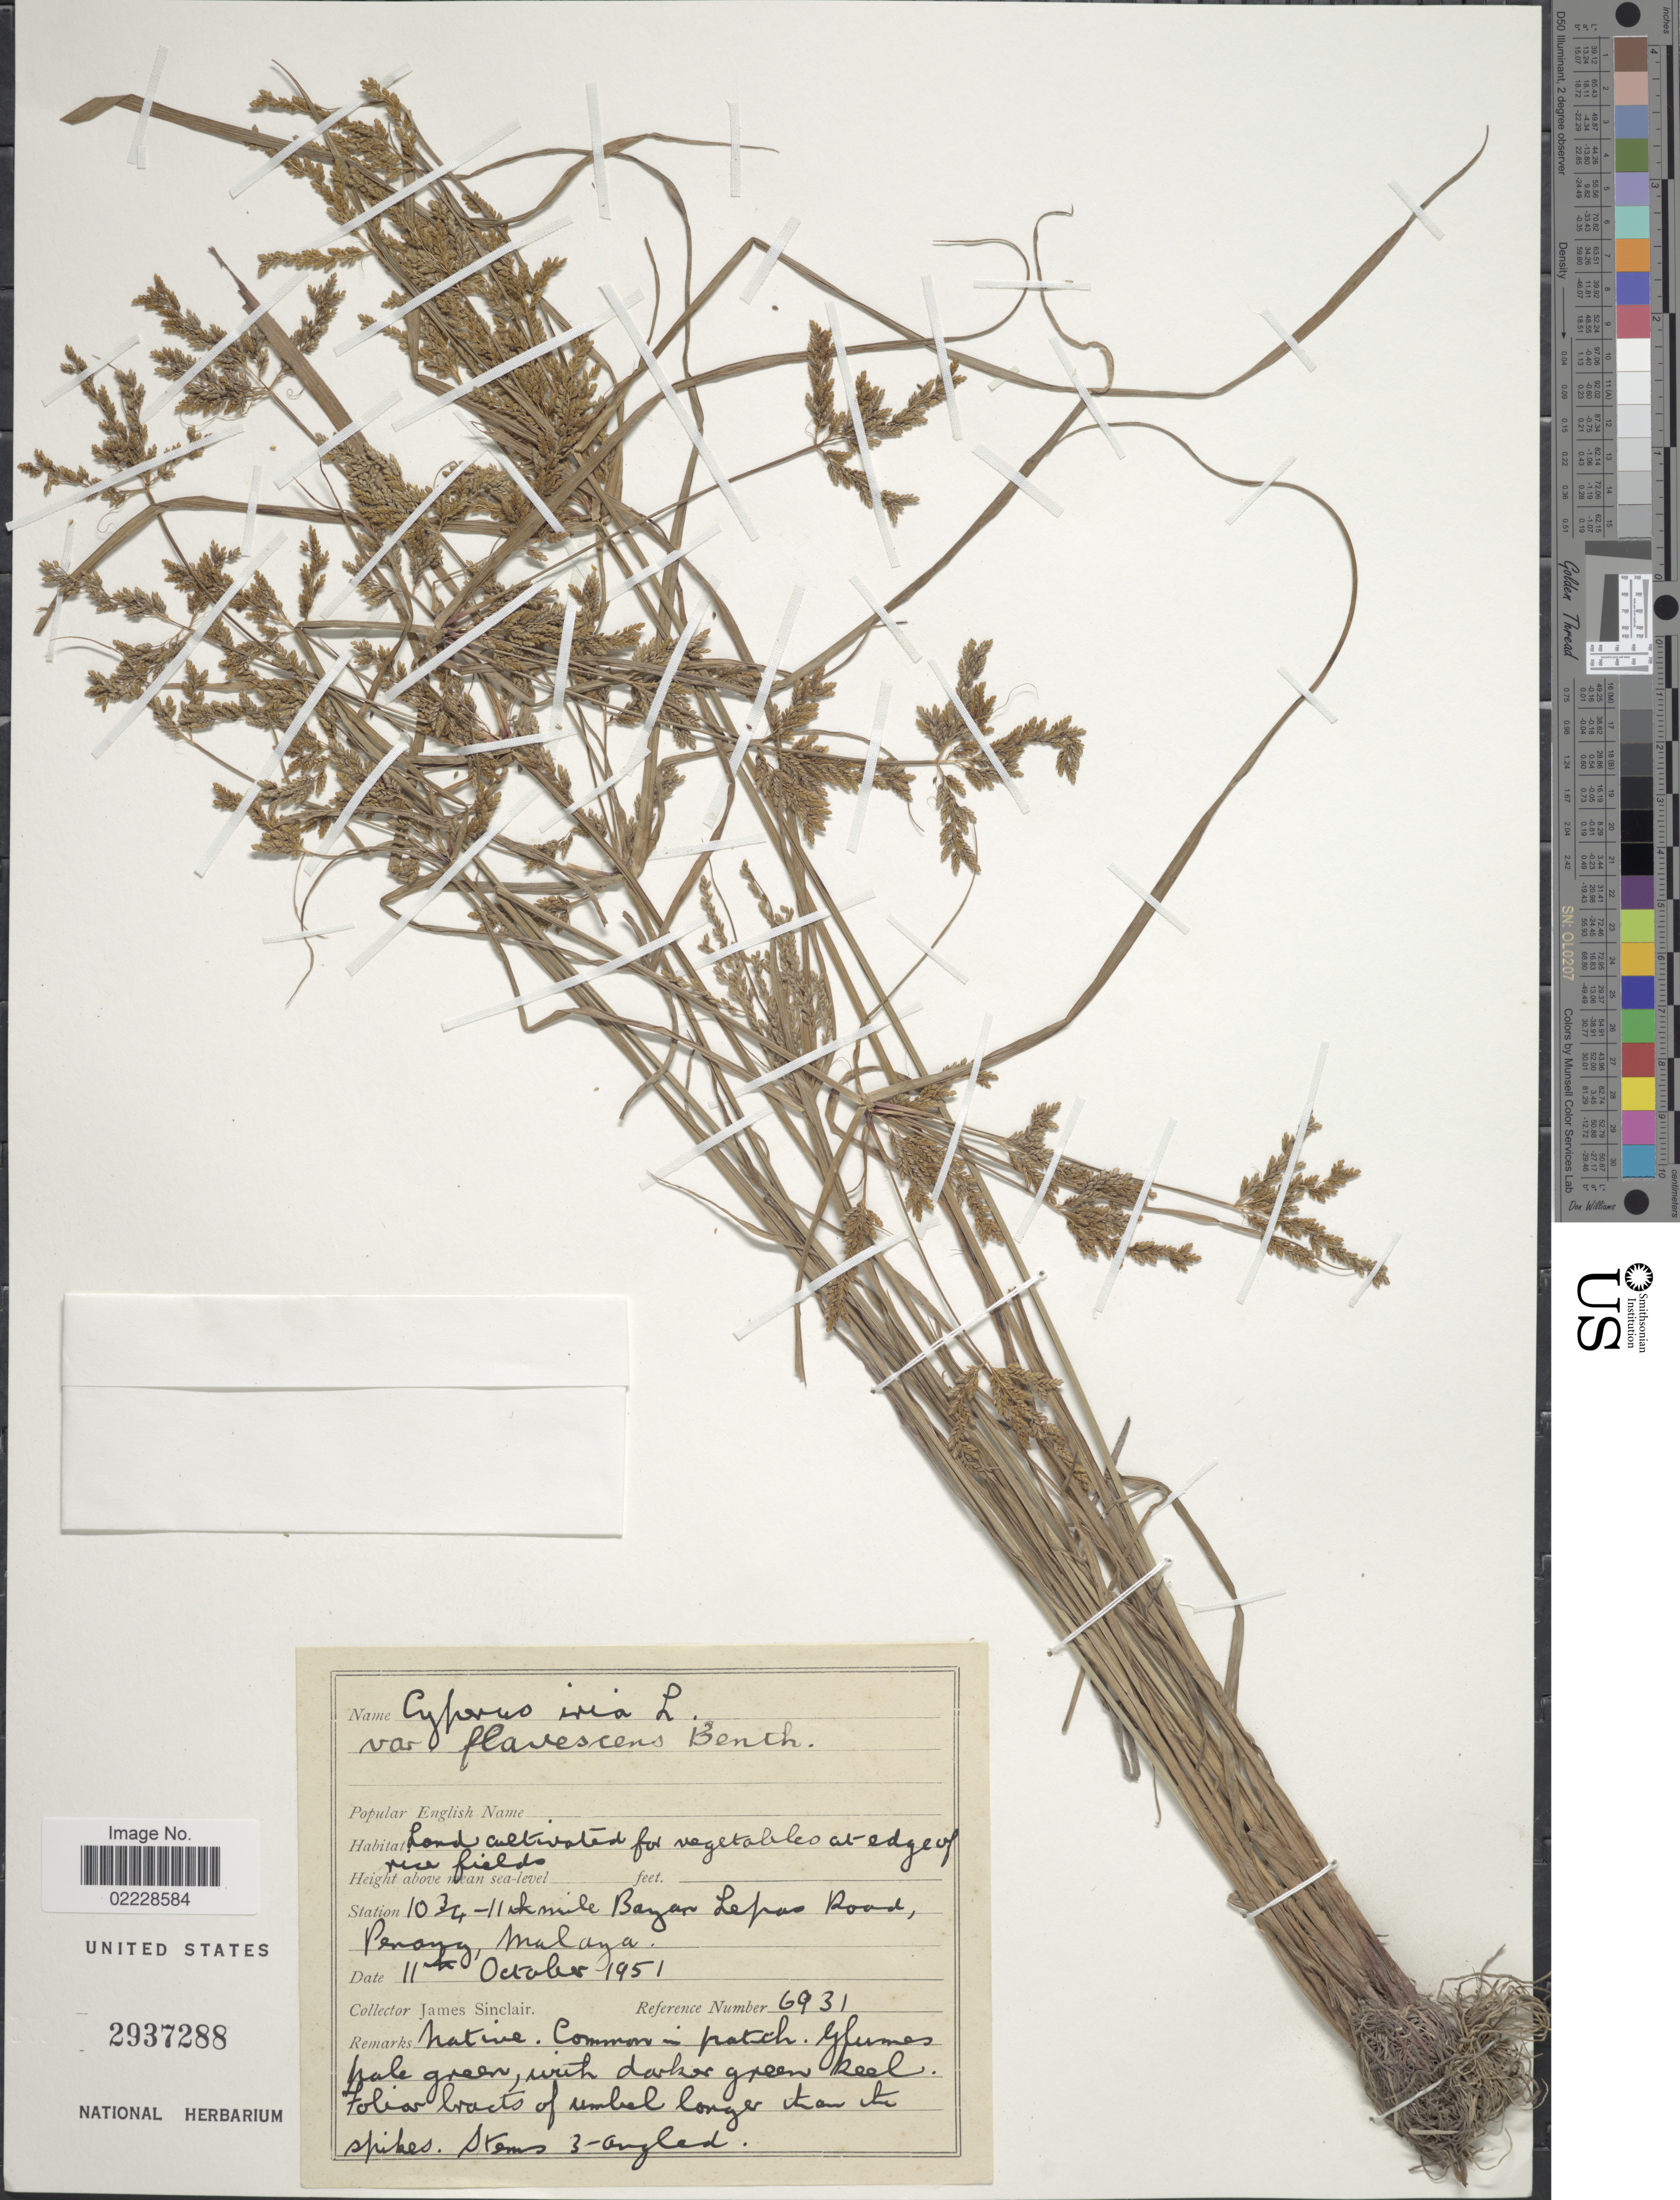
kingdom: Plantae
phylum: Tracheophyta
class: Liliopsida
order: Poales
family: Cyperaceae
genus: Cyperus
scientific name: Cyperus iria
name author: L.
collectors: J. Sinclair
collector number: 6931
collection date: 1951-10-11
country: Malaysia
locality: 10 3/4 - 11 mile Bayan Lepas Road Penang, Malaya.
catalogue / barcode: US 2937288